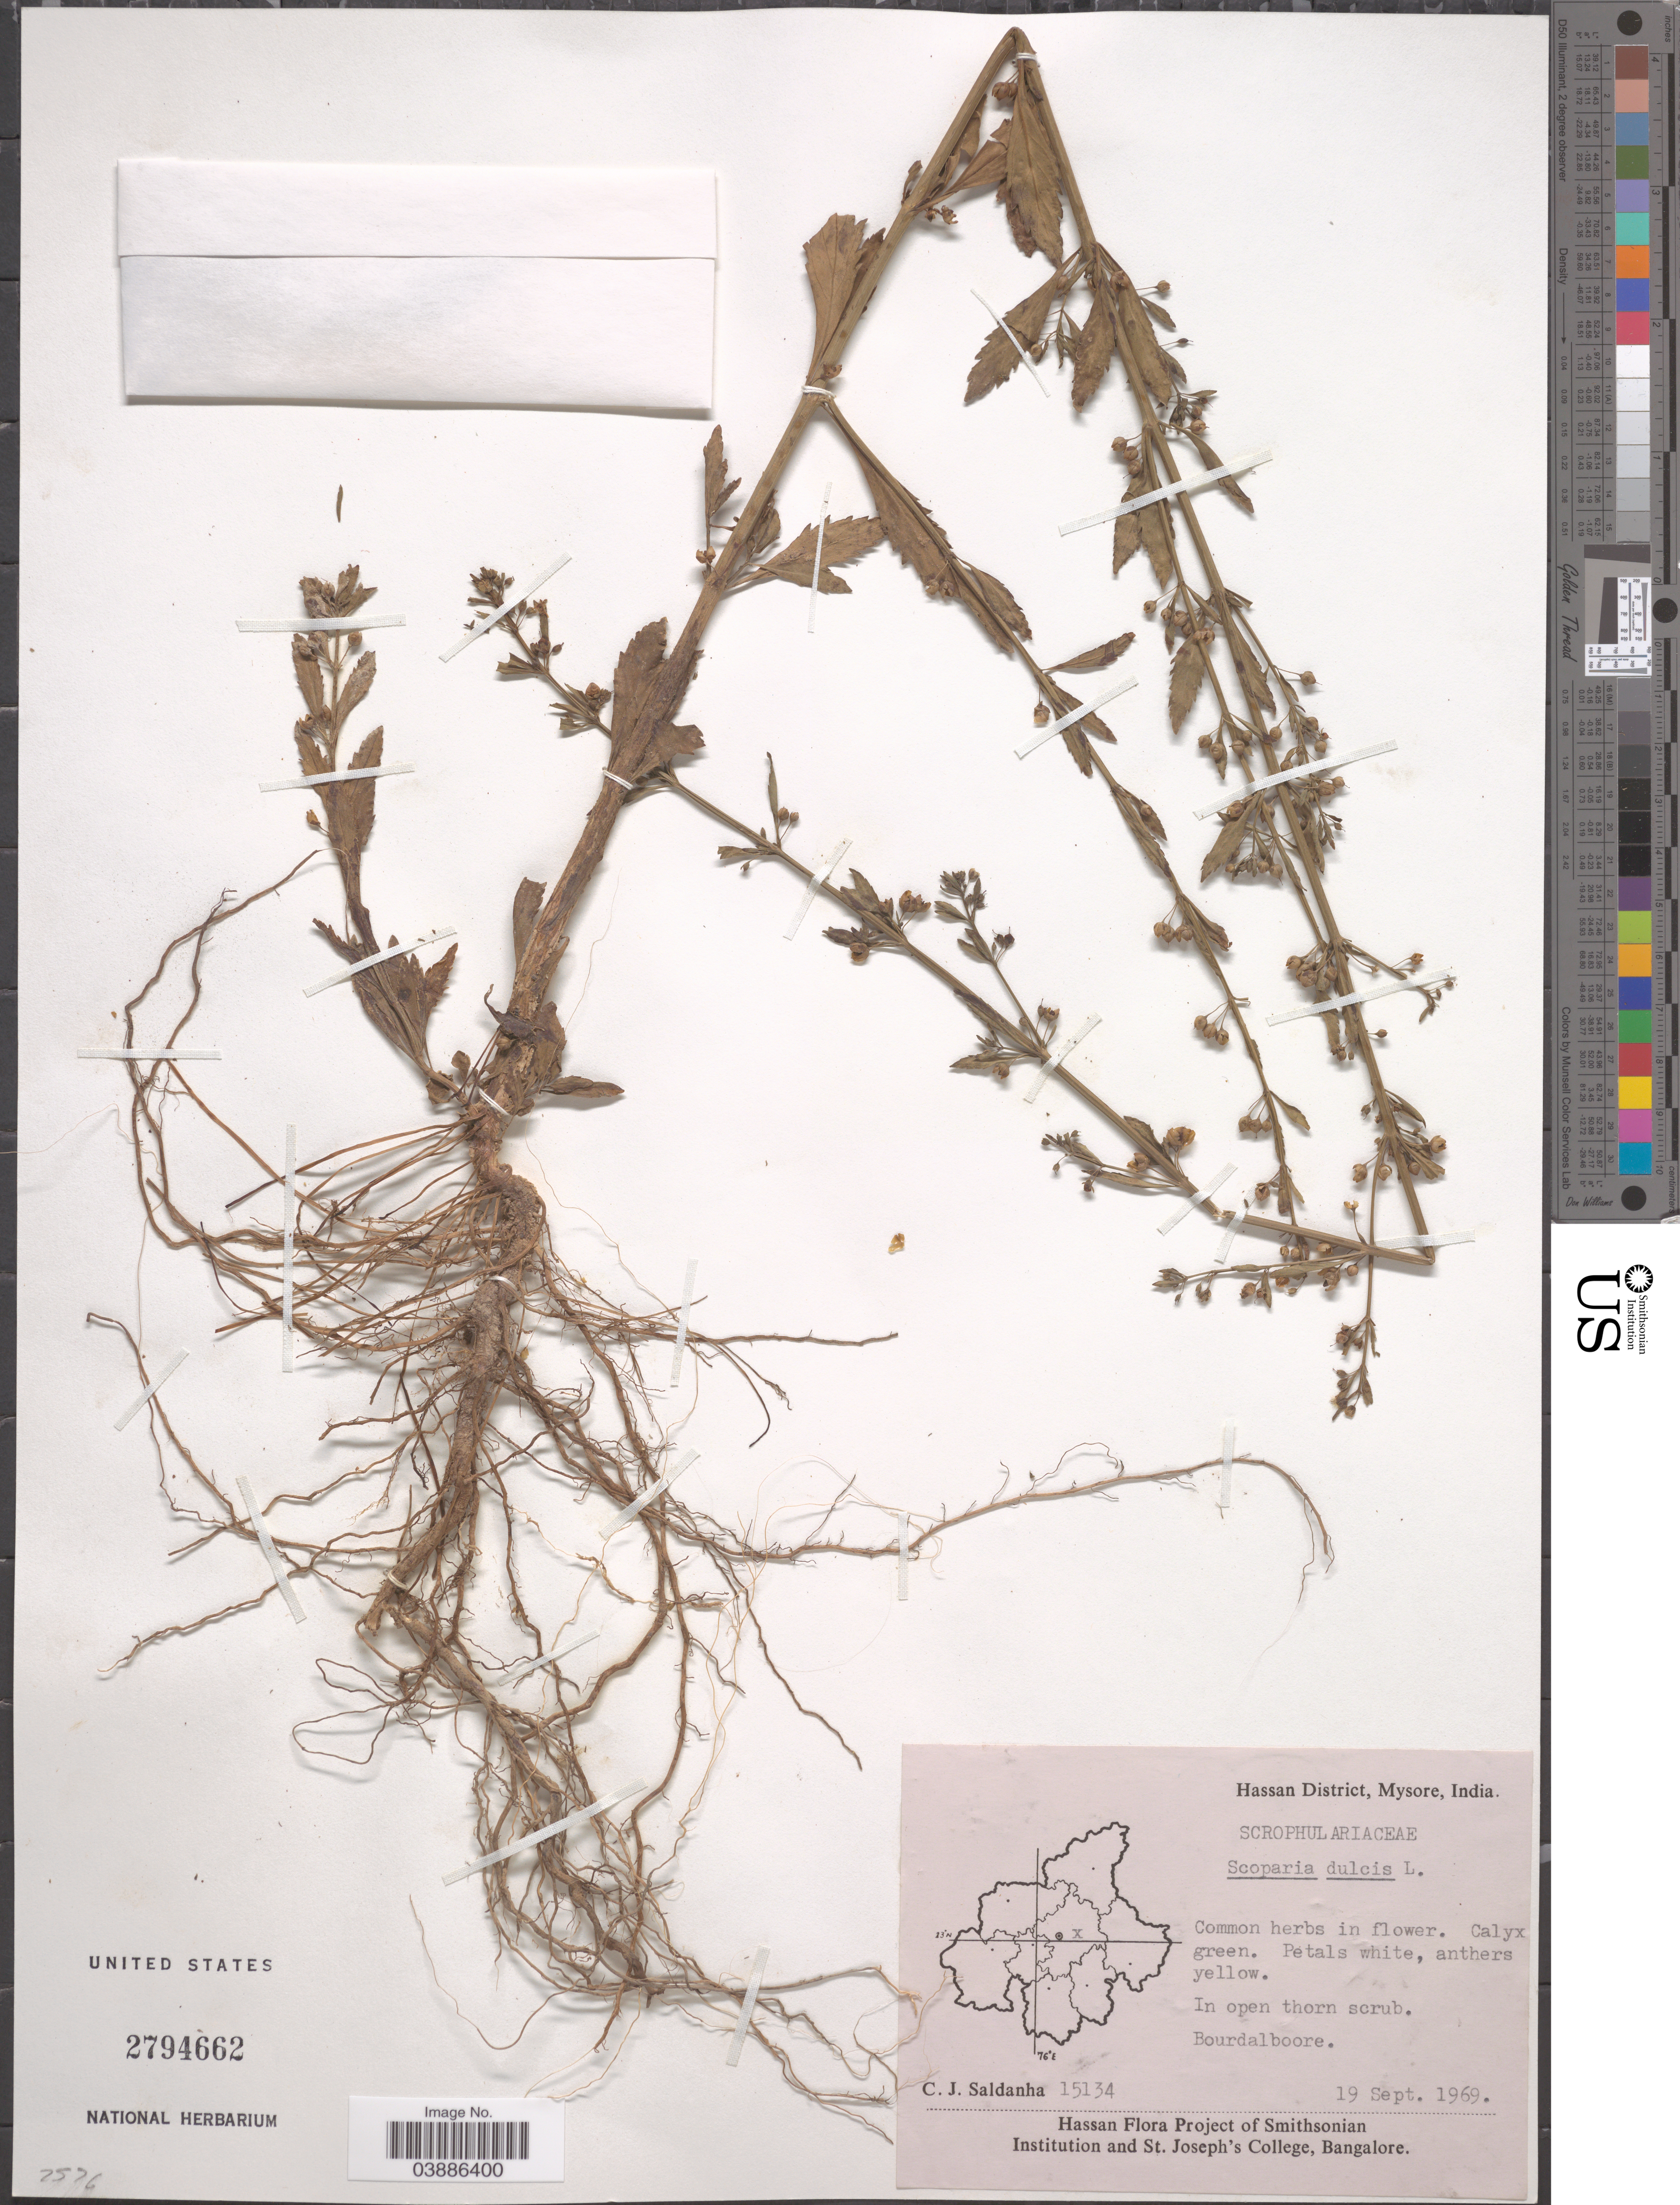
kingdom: Plantae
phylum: Tracheophyta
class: Magnoliopsida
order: Lamiales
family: Plantaginaceae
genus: Scoparia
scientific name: Scoparia dulcis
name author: L.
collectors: C. J. Saldanha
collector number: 15134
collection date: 1969-09-19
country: India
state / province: Karnataka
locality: Hassan District, Mysore. Bourdalboore.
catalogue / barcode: US 2794662